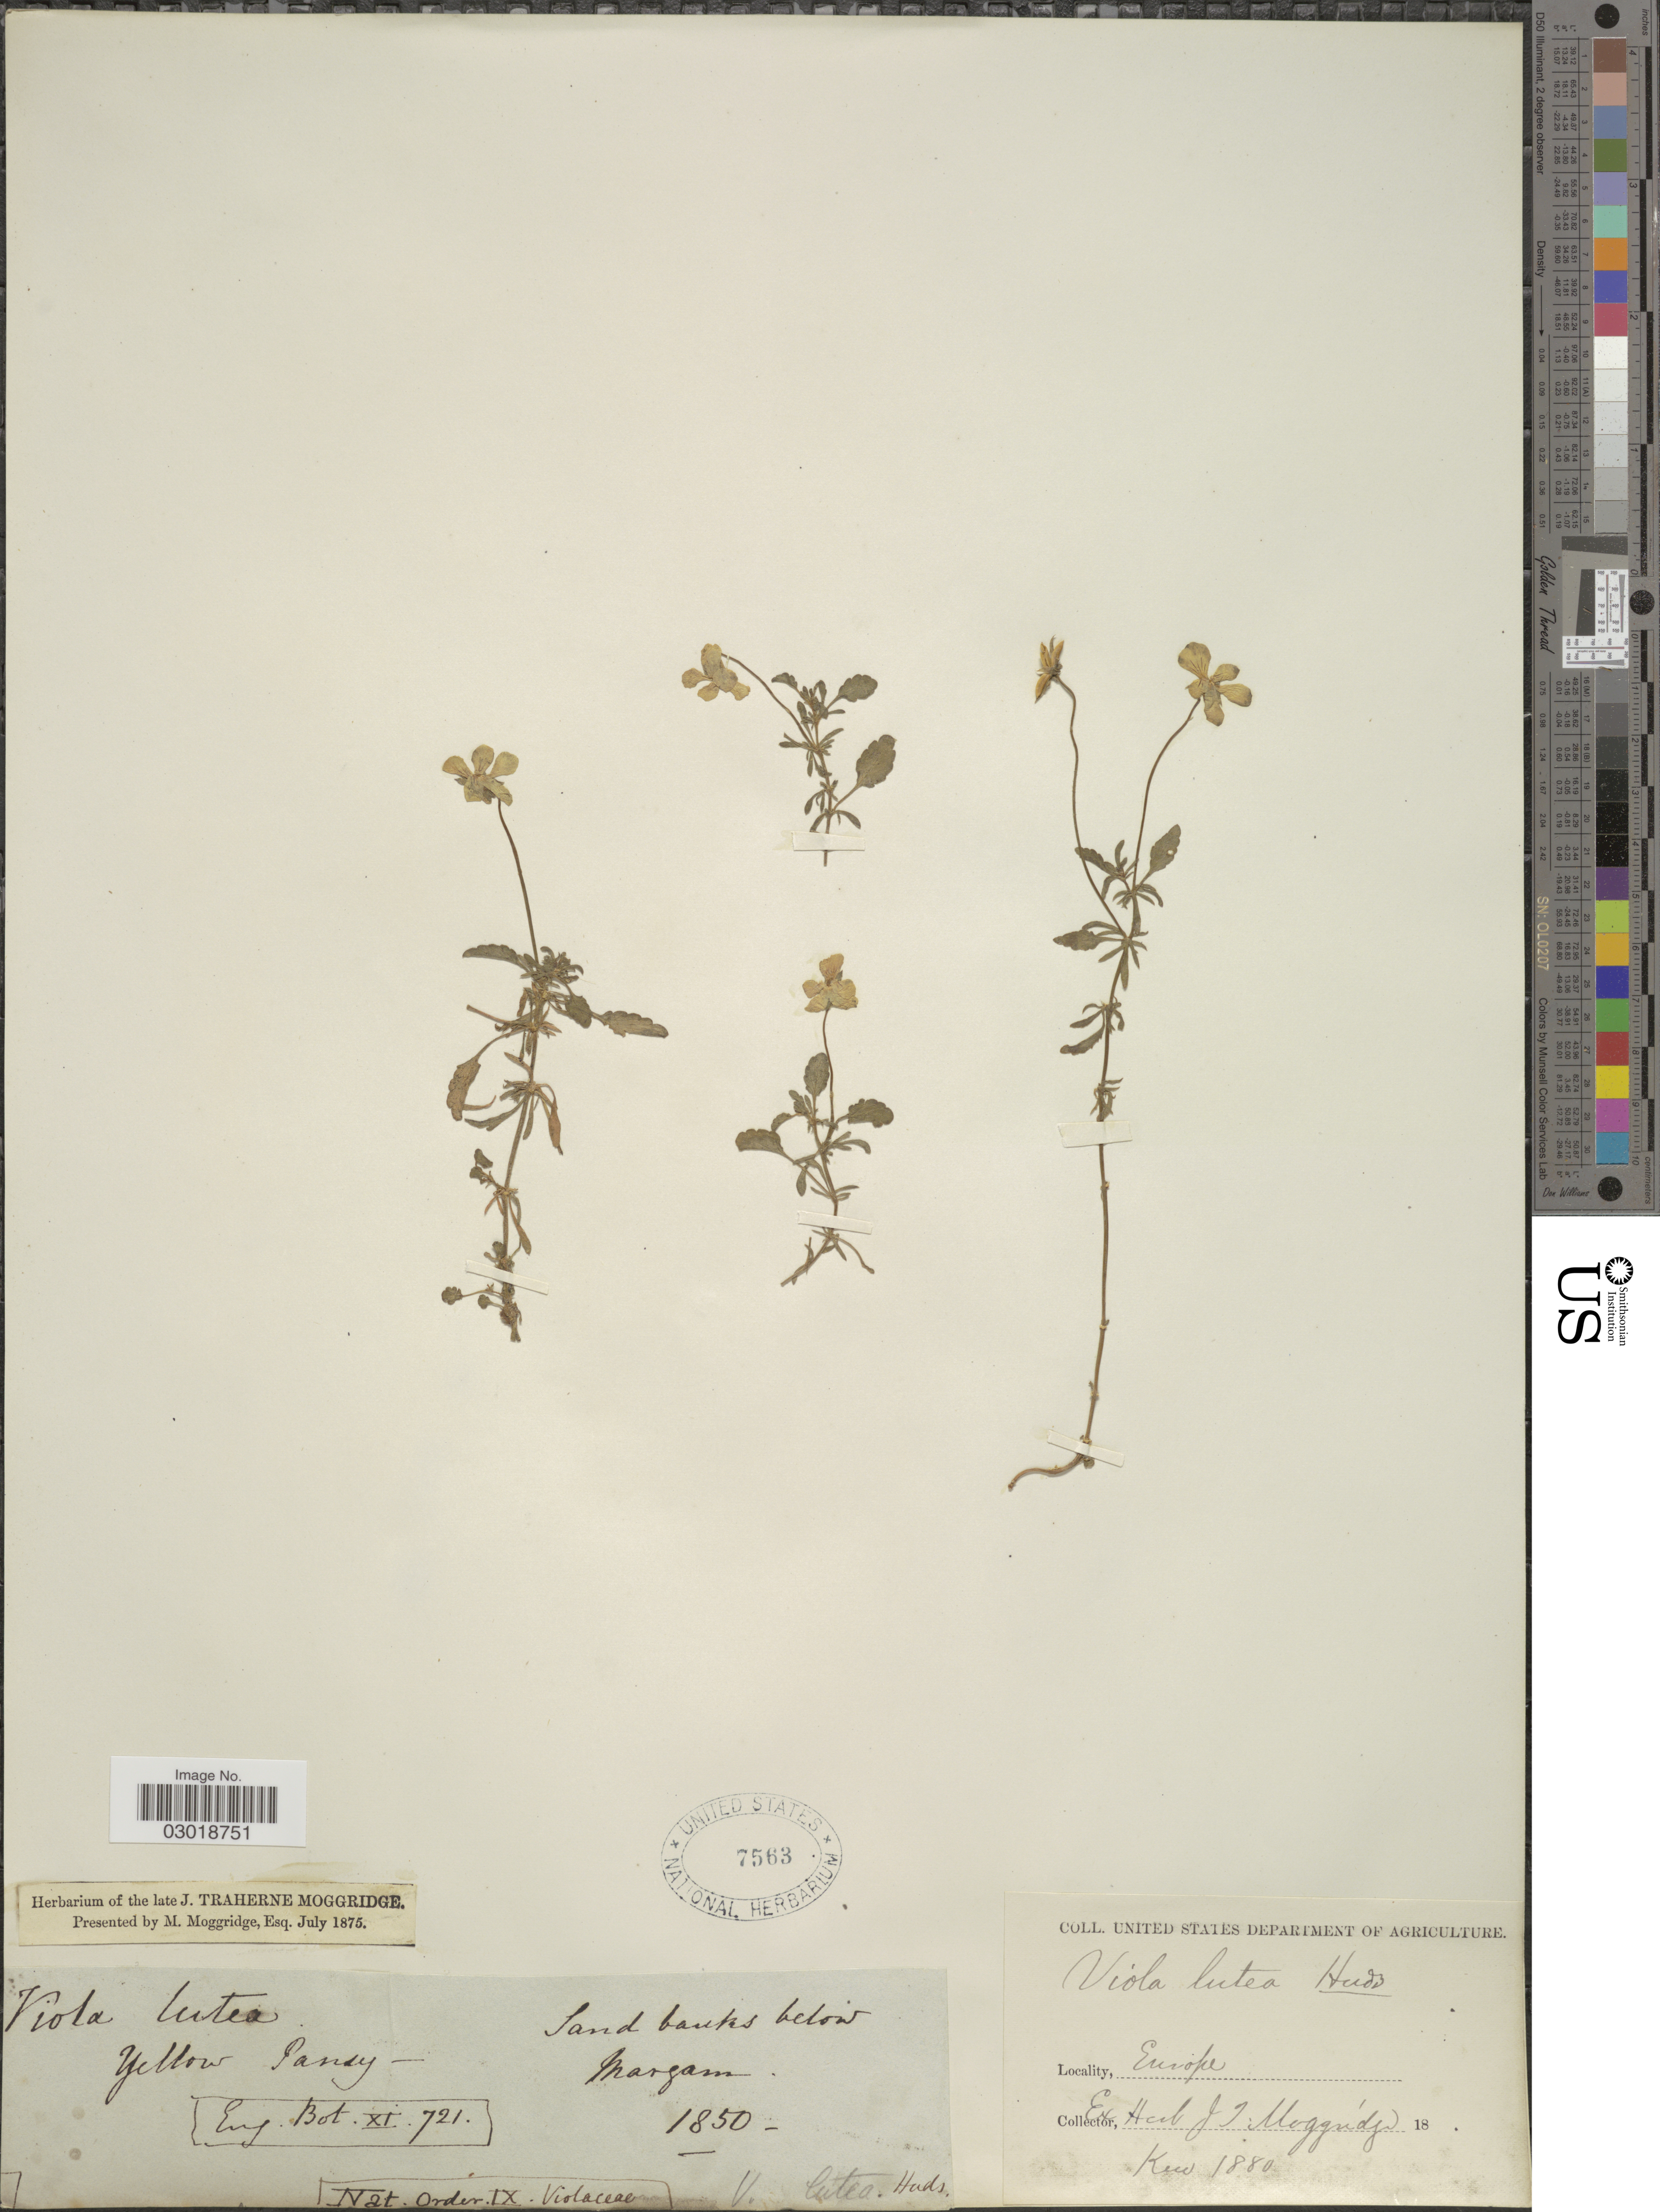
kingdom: Plantae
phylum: Tracheophyta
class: Magnoliopsida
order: Malpighiales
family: Violaceae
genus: Viola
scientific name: Viola lutea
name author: Huds.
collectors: ex herb. J.T. Moggridge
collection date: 1850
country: United Kingdom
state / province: Wales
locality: Europe, sand banks below Margam.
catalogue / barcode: US 7563